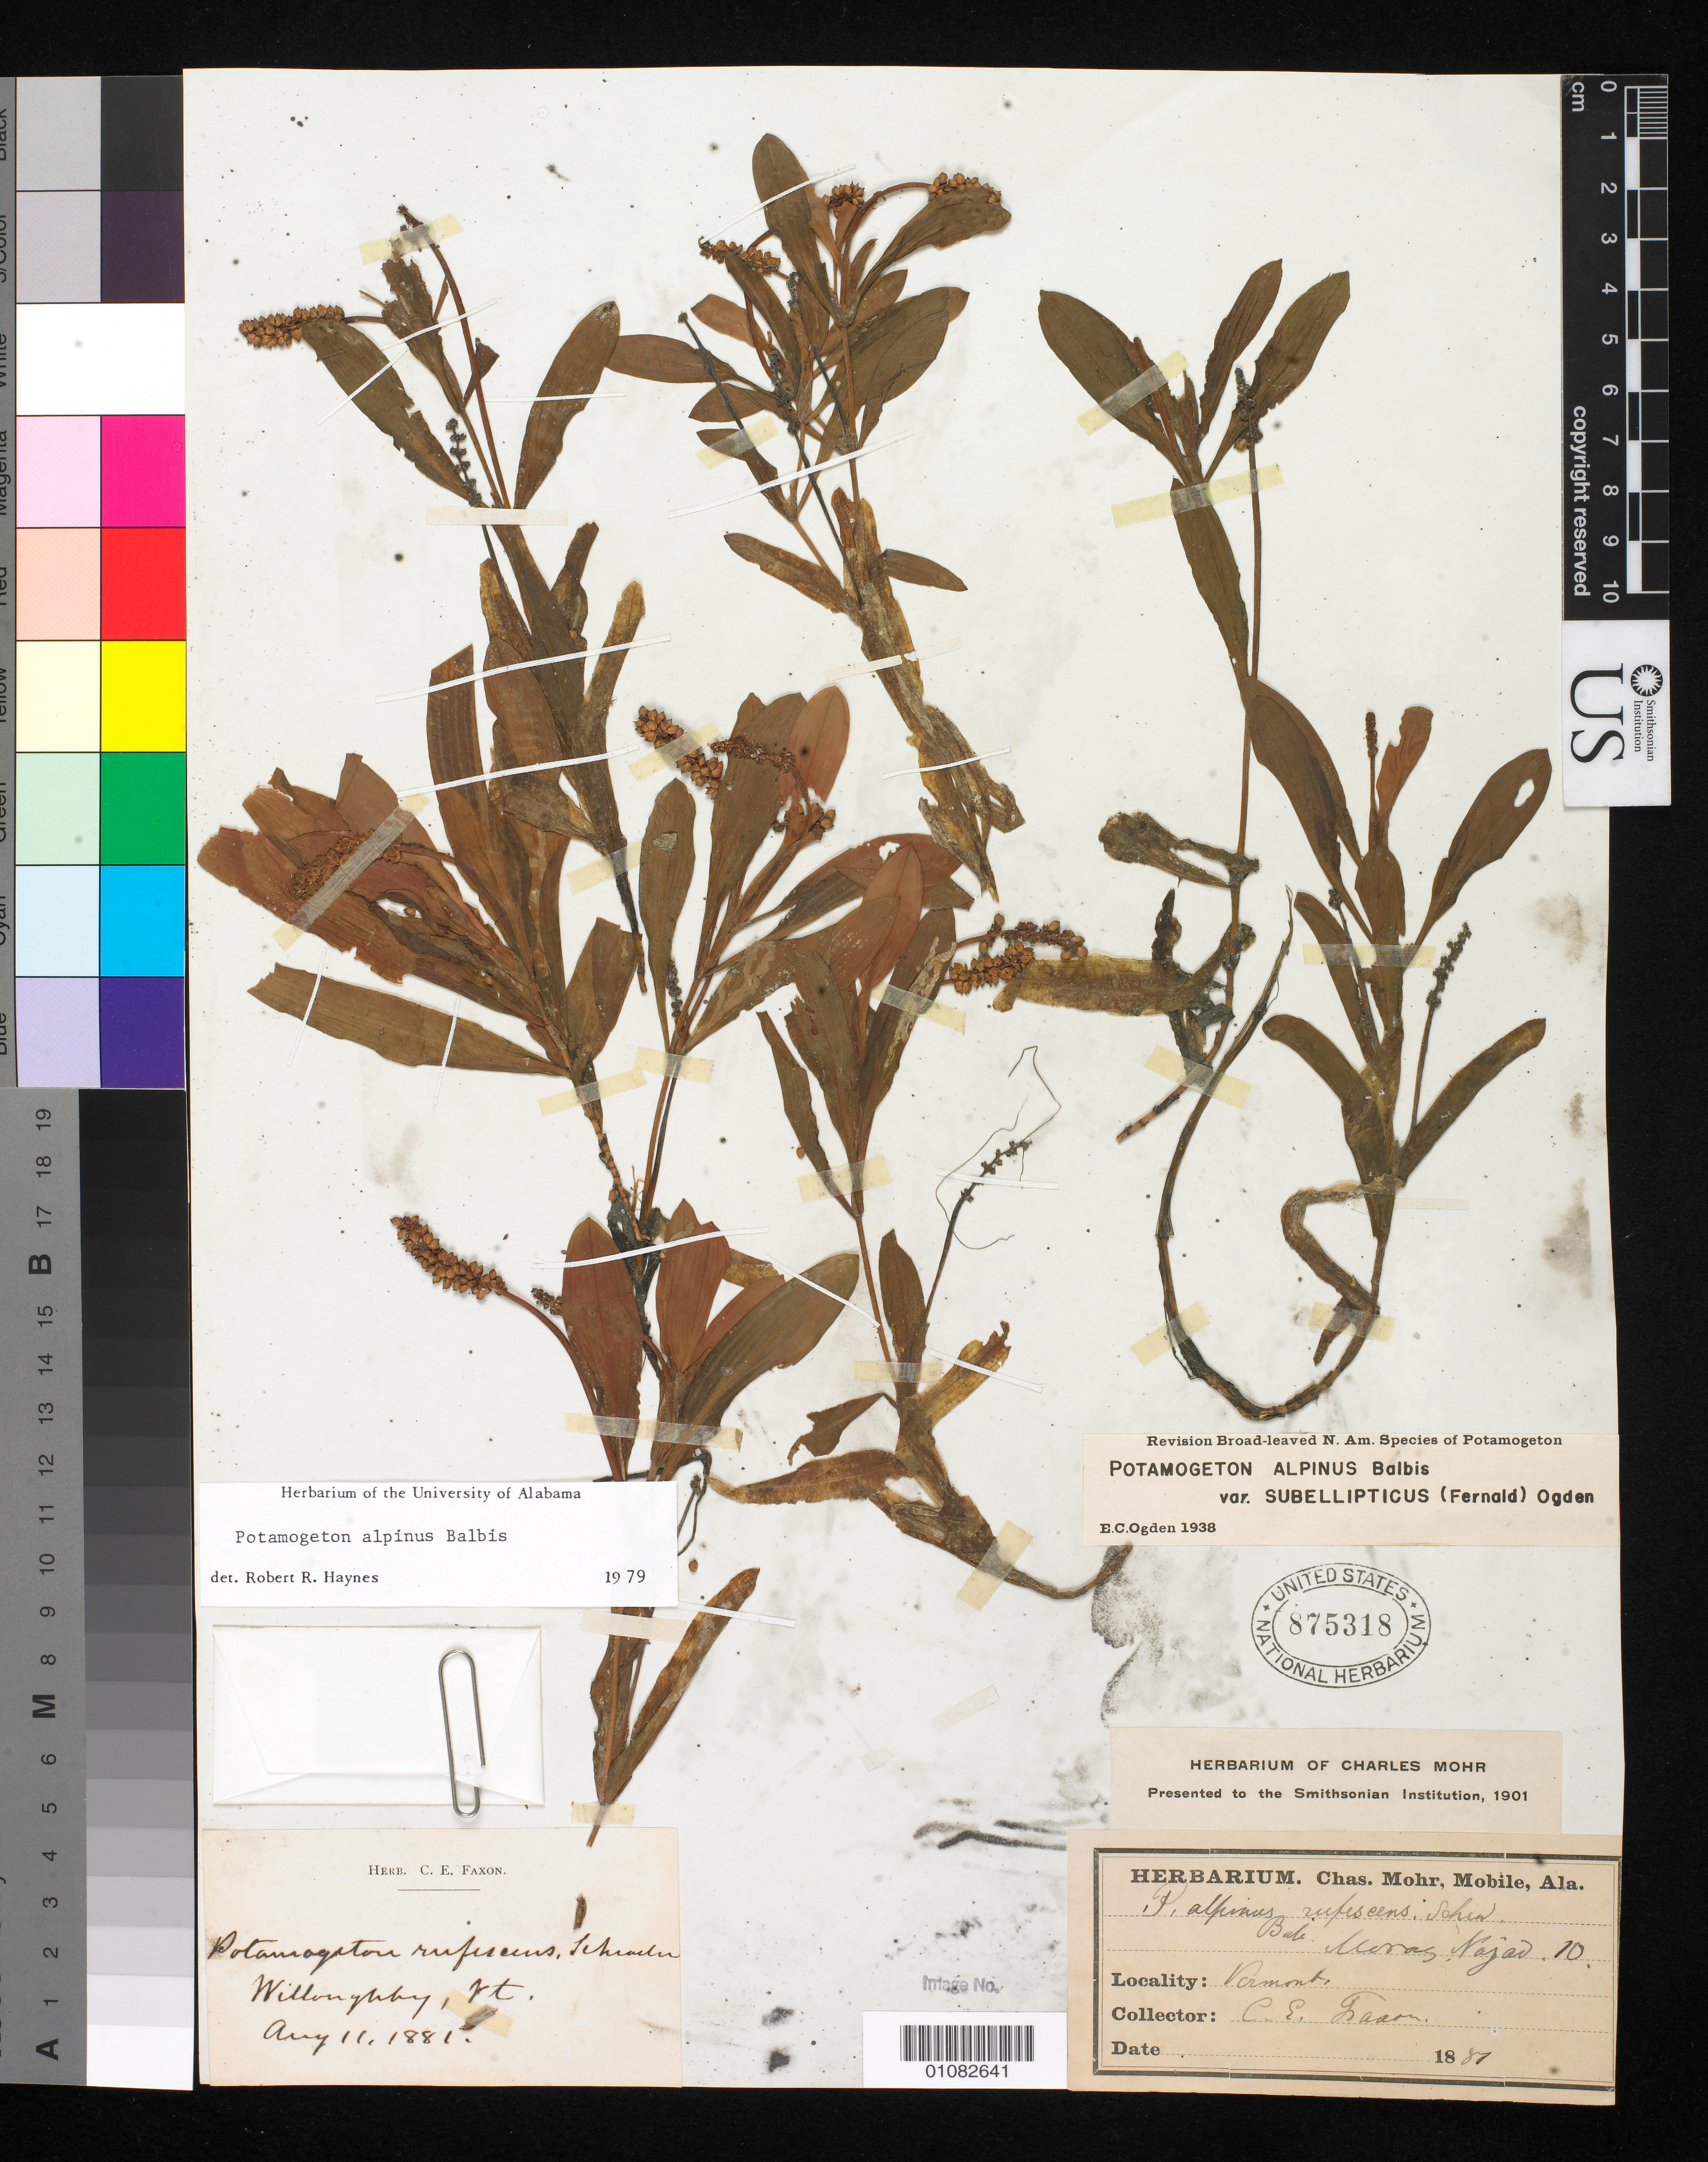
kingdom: Plantae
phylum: Tracheophyta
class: Liliopsida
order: Alismatales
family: Potamogetonaceae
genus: Potamogeton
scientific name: Potamogeton alpinus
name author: Balb.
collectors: C. Faxon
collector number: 10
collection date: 1881-08-11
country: United States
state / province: Vermont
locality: Willoughby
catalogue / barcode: US 875318